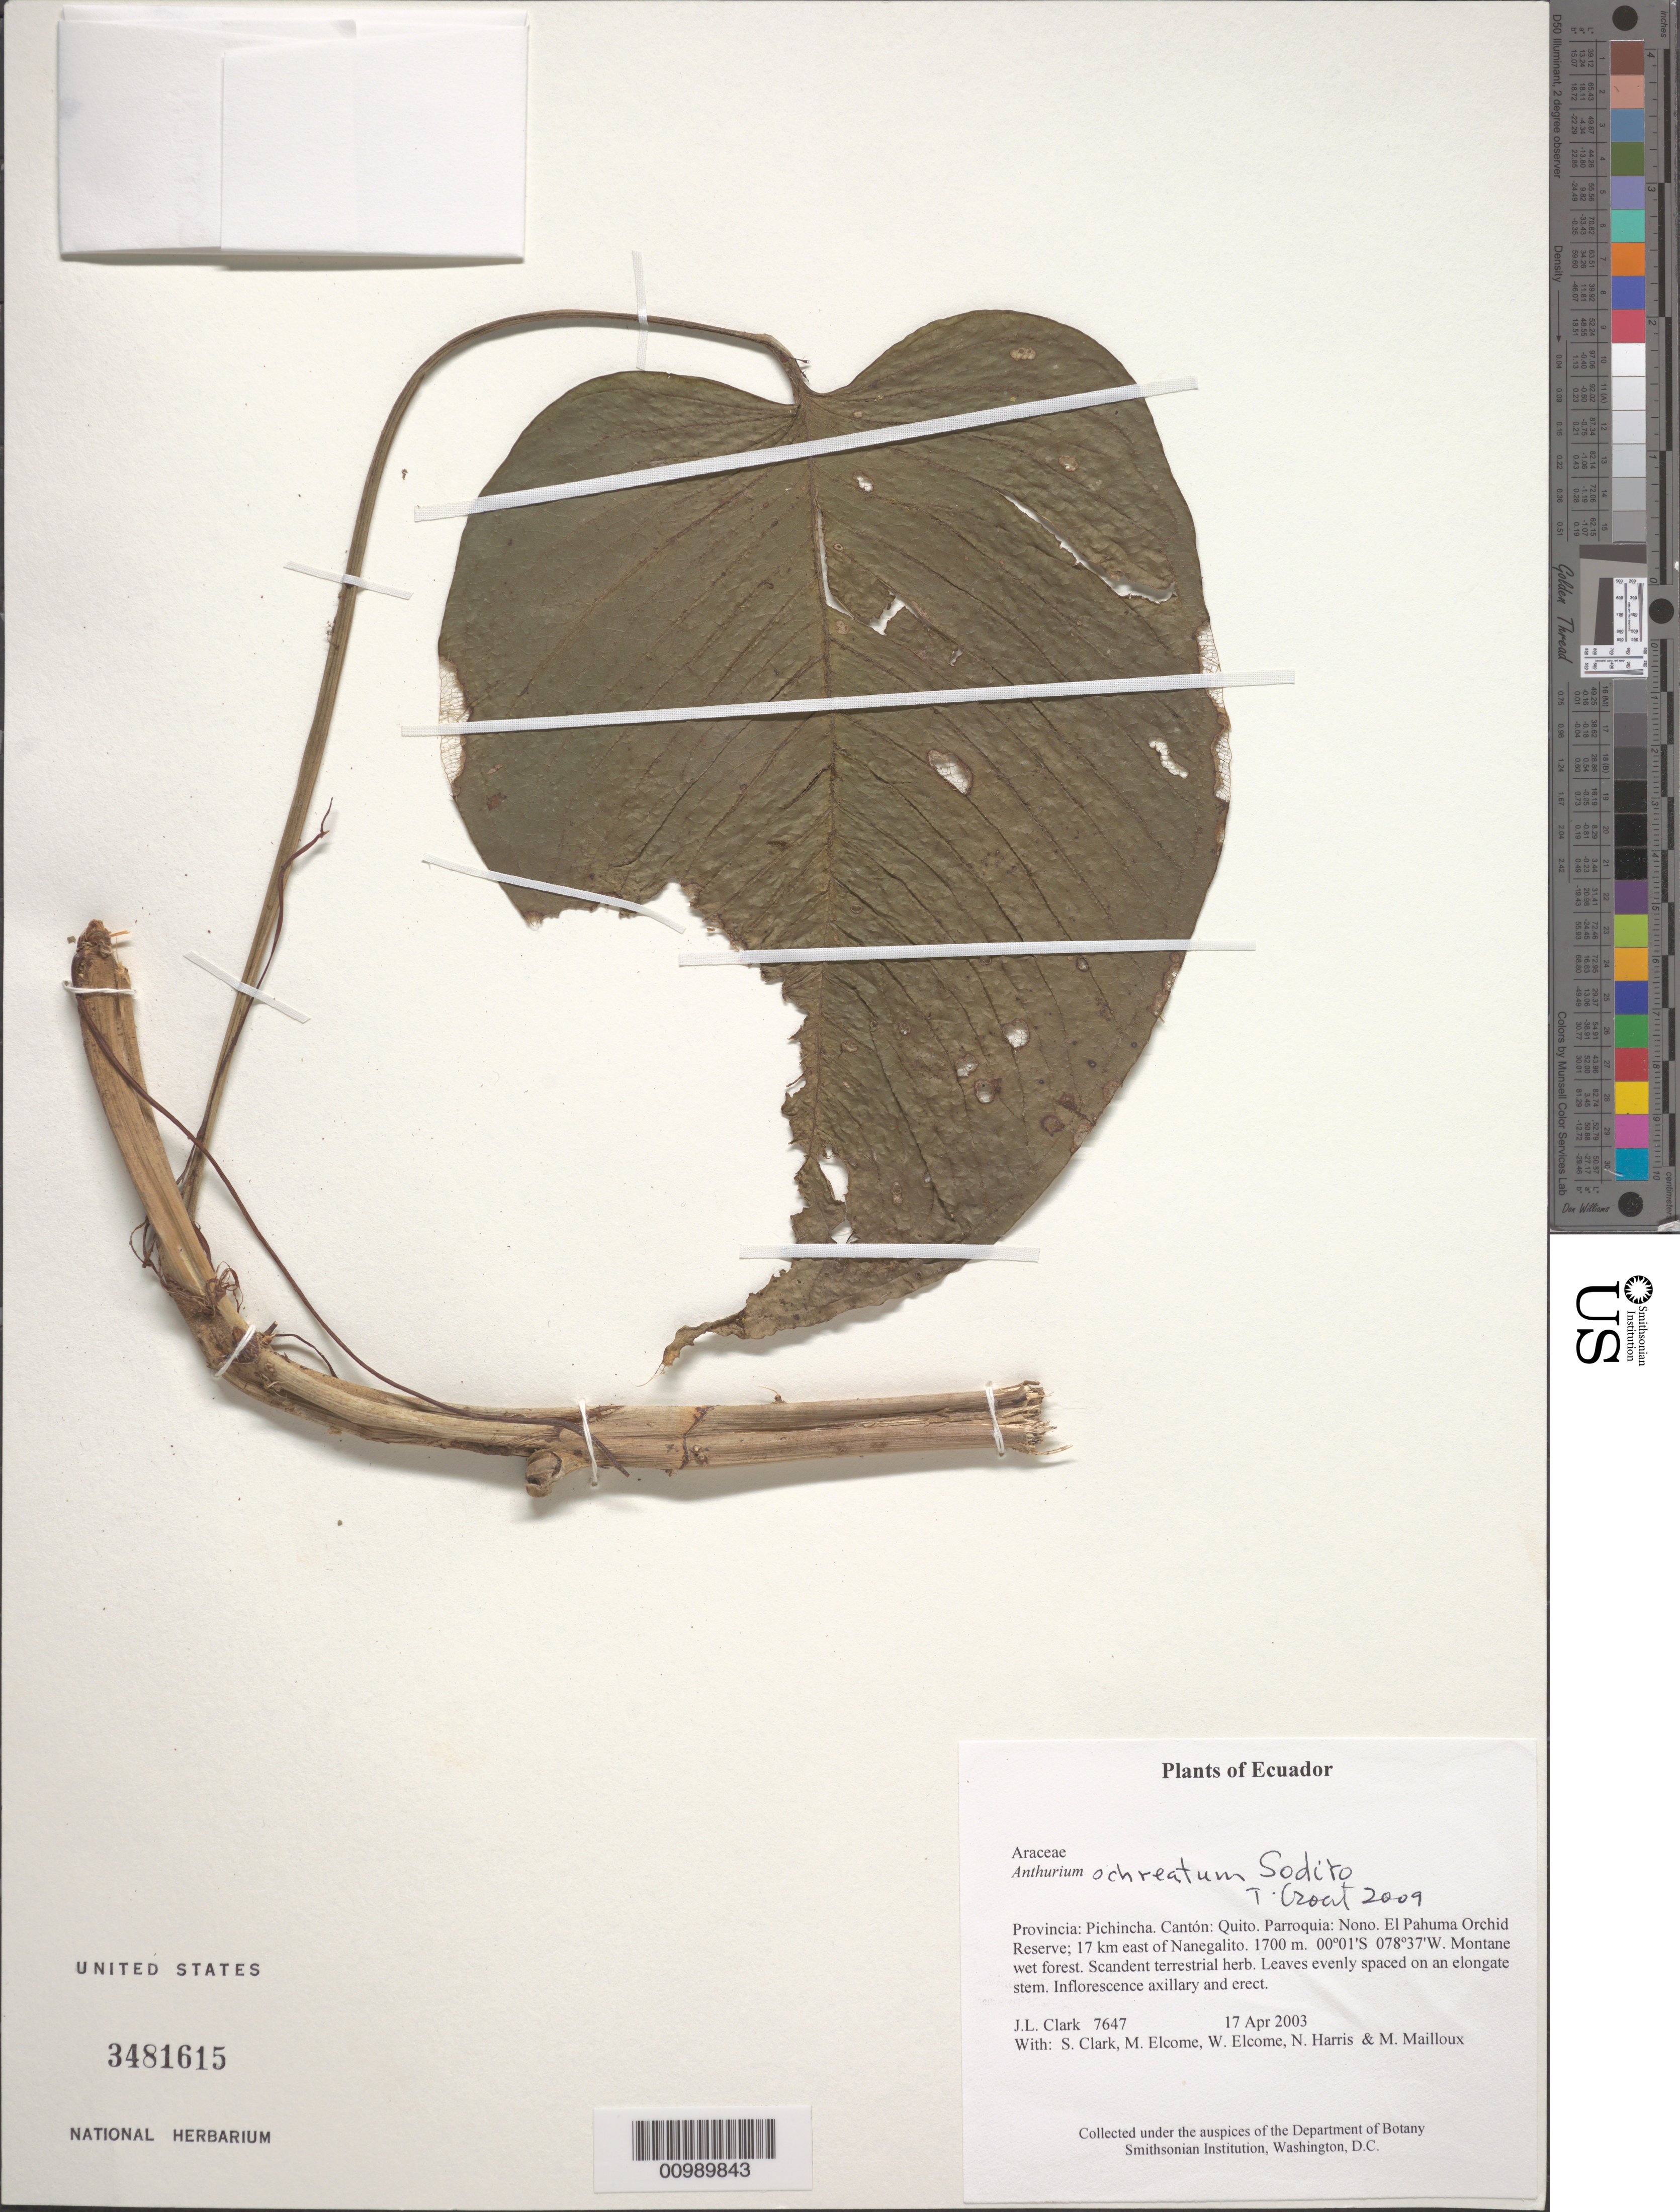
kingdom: Plantae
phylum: Tracheophyta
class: Liliopsida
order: Alismatales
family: Araceae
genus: Anthurium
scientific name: Anthurium ochreatum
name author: Sodiro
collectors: J. L. Clark, S. Clark, M. Elcome, N. Harris & M. Mailloux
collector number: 7647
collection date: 2003-04-17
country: Ecuador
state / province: Pichincha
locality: Cantón: Quito. Parroquia: Nono. El Pahuma Orchid Reserve; 17 km east of Nanegalito.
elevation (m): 1700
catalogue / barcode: US 3481615